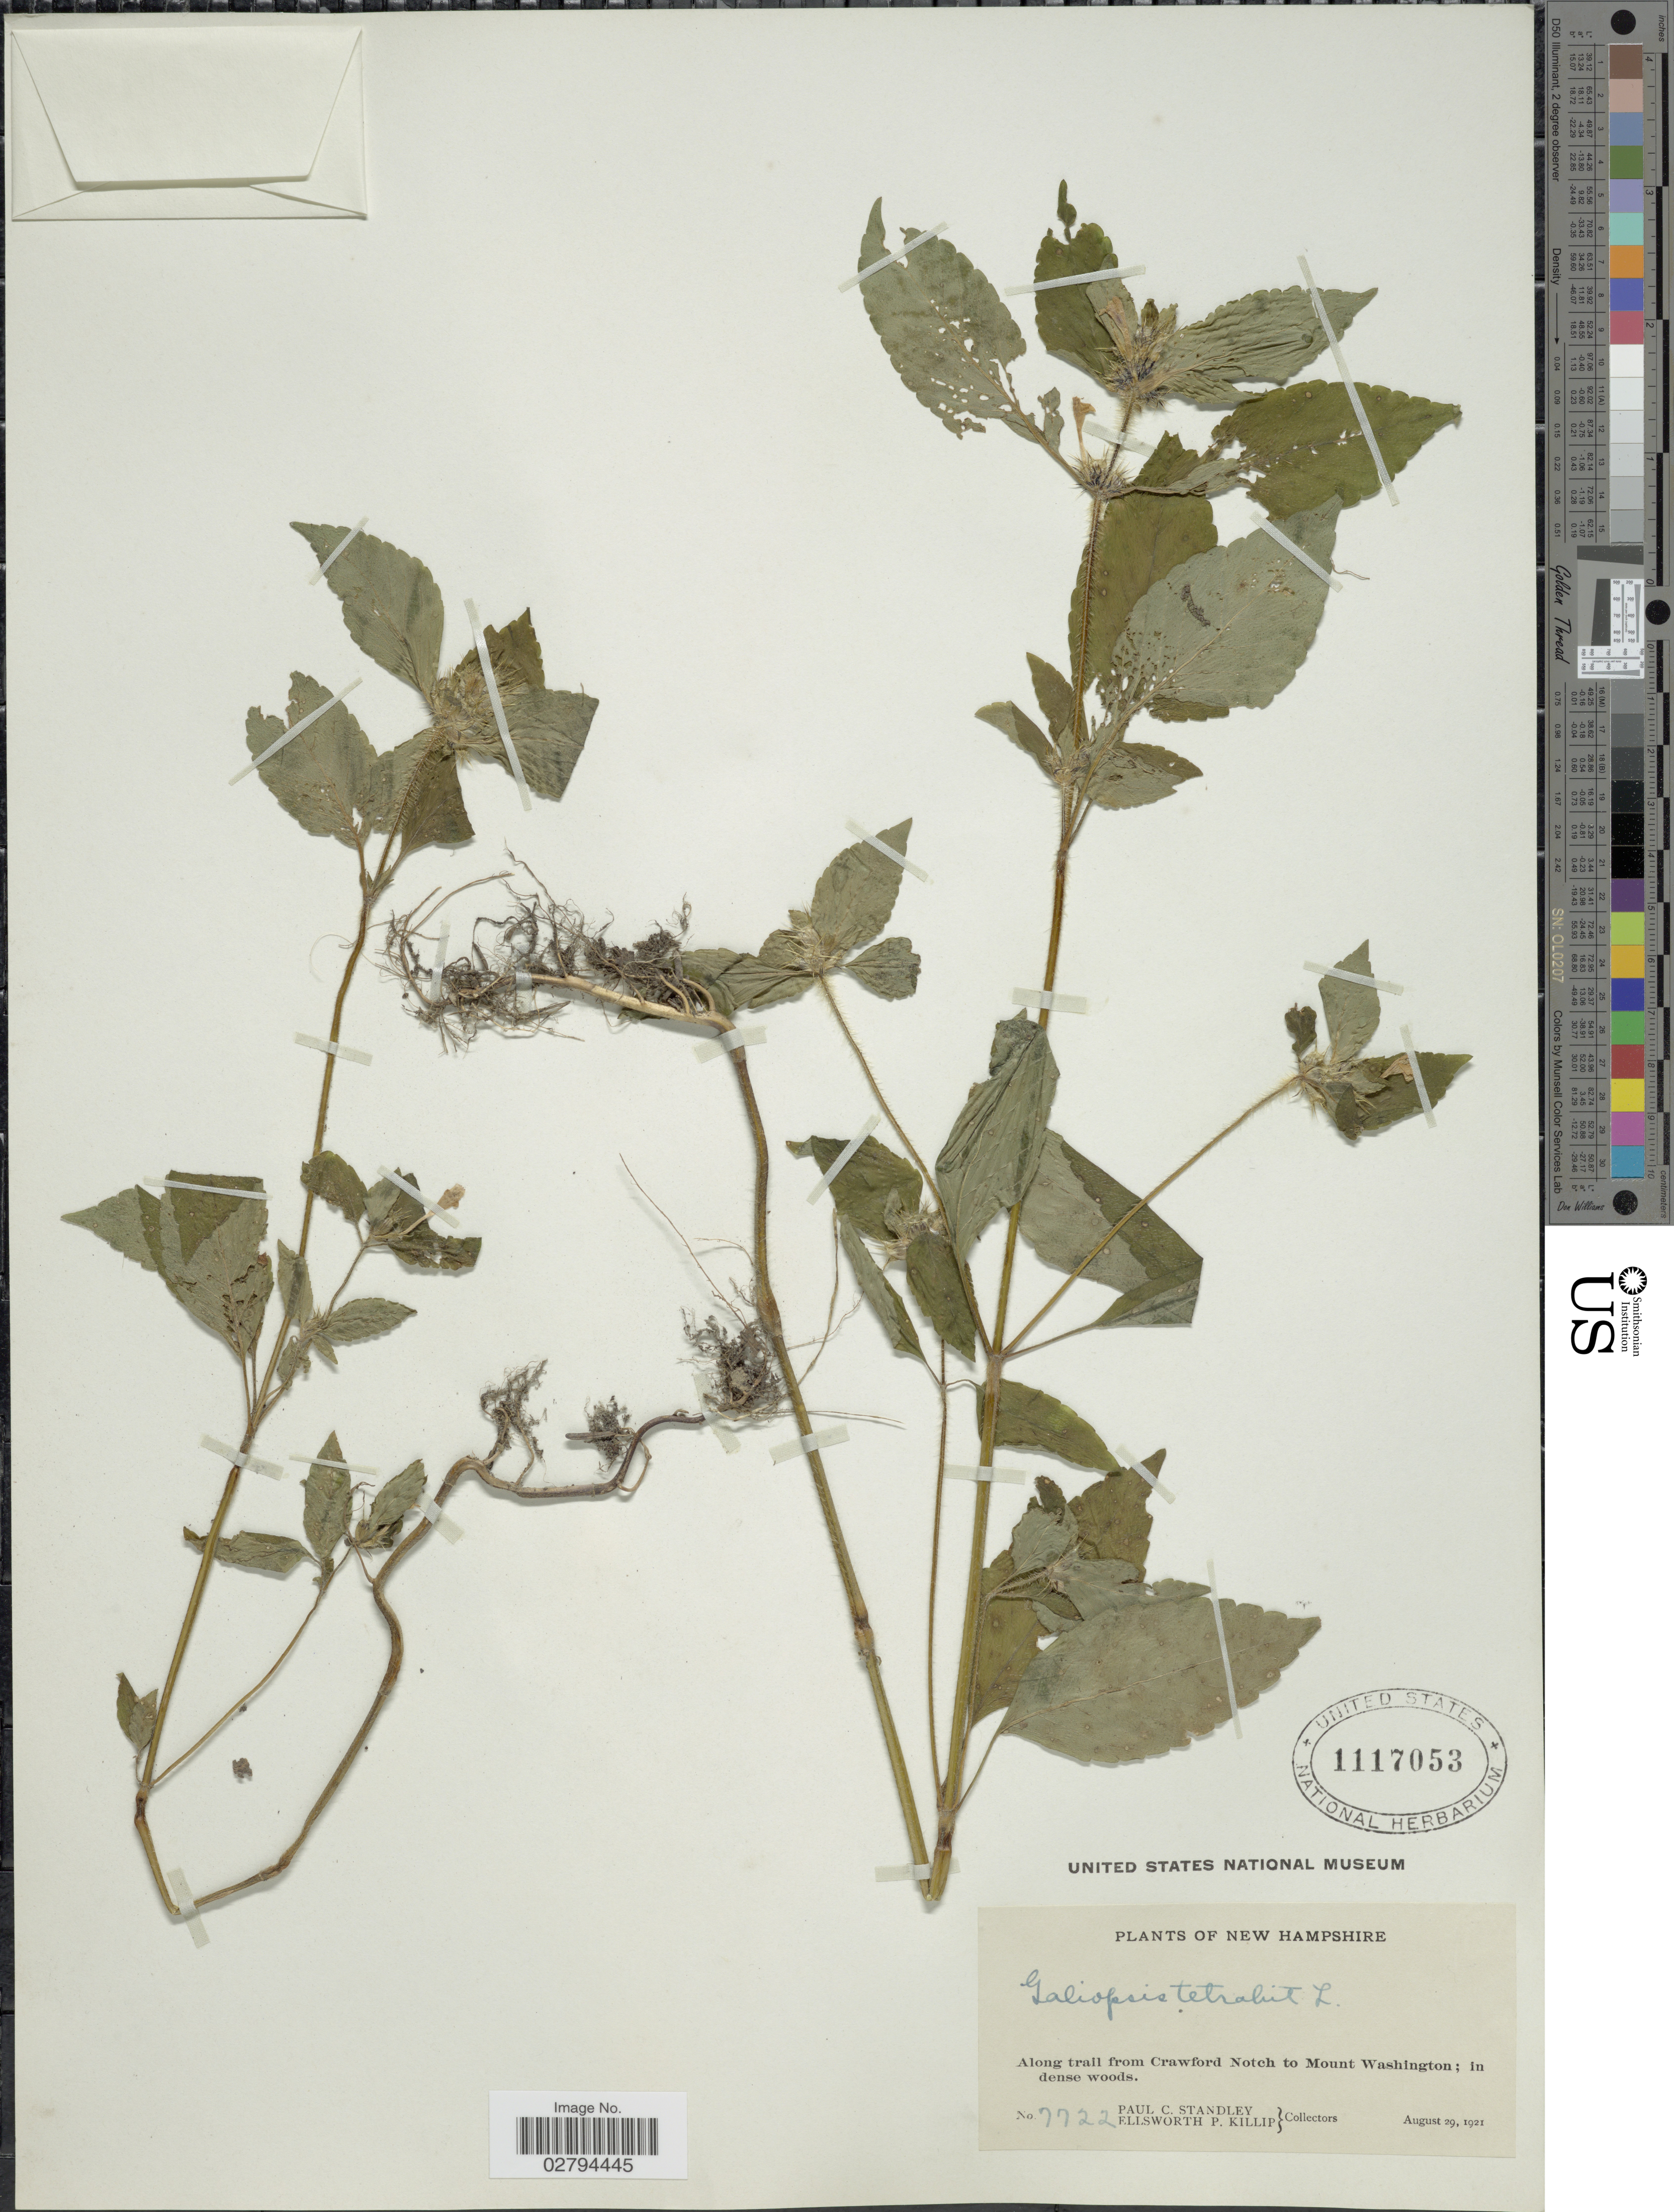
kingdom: Plantae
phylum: Tracheophyta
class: Magnoliopsida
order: Lamiales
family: Lamiaceae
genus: Galeopsis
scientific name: Galeopsis tetrahit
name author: L.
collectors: P. C. Standley & E. P. Killip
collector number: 7722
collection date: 1921-08-29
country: United States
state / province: New Hampshire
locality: Along trail from Crawford Notch to Mount Washington; in dense woods.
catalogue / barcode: US 1117053